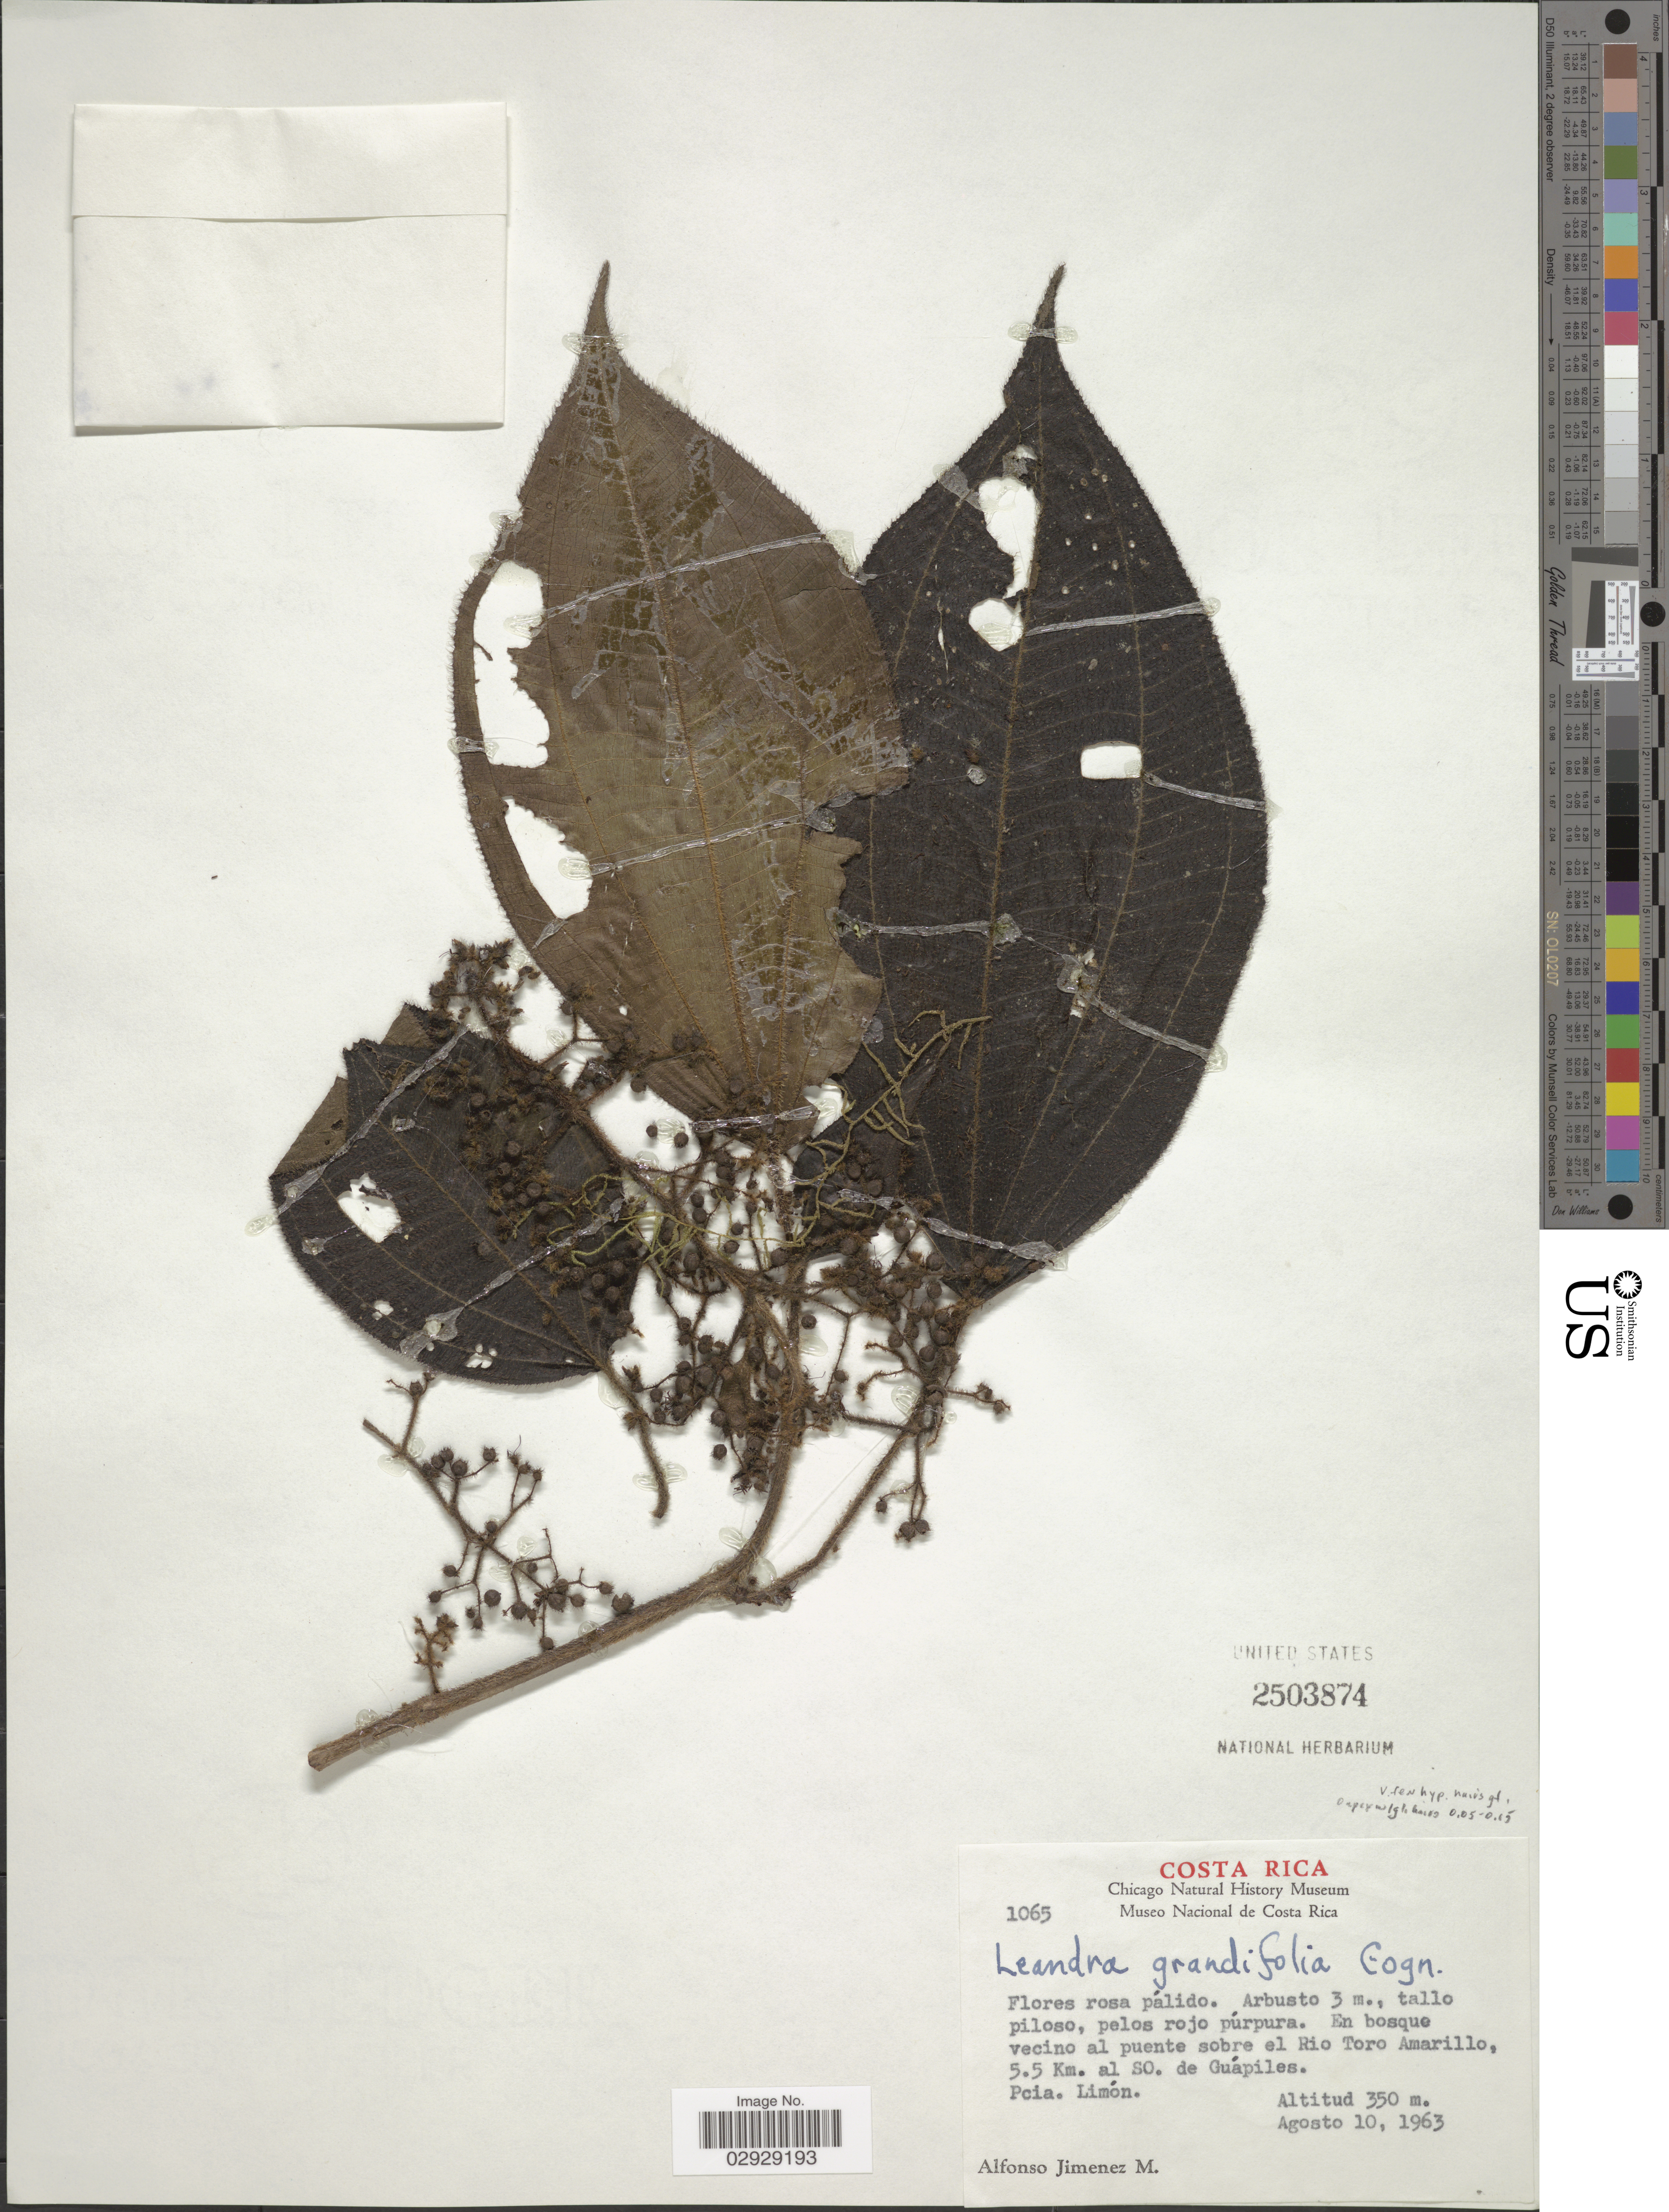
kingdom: Plantae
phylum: Tracheophyta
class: Magnoliopsida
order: Myrtales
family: Melastomataceae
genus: Leandra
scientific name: Leandra grandifolia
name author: Cogn.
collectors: A. Jimenez M.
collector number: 1065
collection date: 1963-08-10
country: Costa Rica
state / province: Limón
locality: En bosque vecino al puente sobre el Rio Toro Amarillo, 5.5 Km. al SO. de Guápiles.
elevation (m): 350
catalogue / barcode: US 2503874